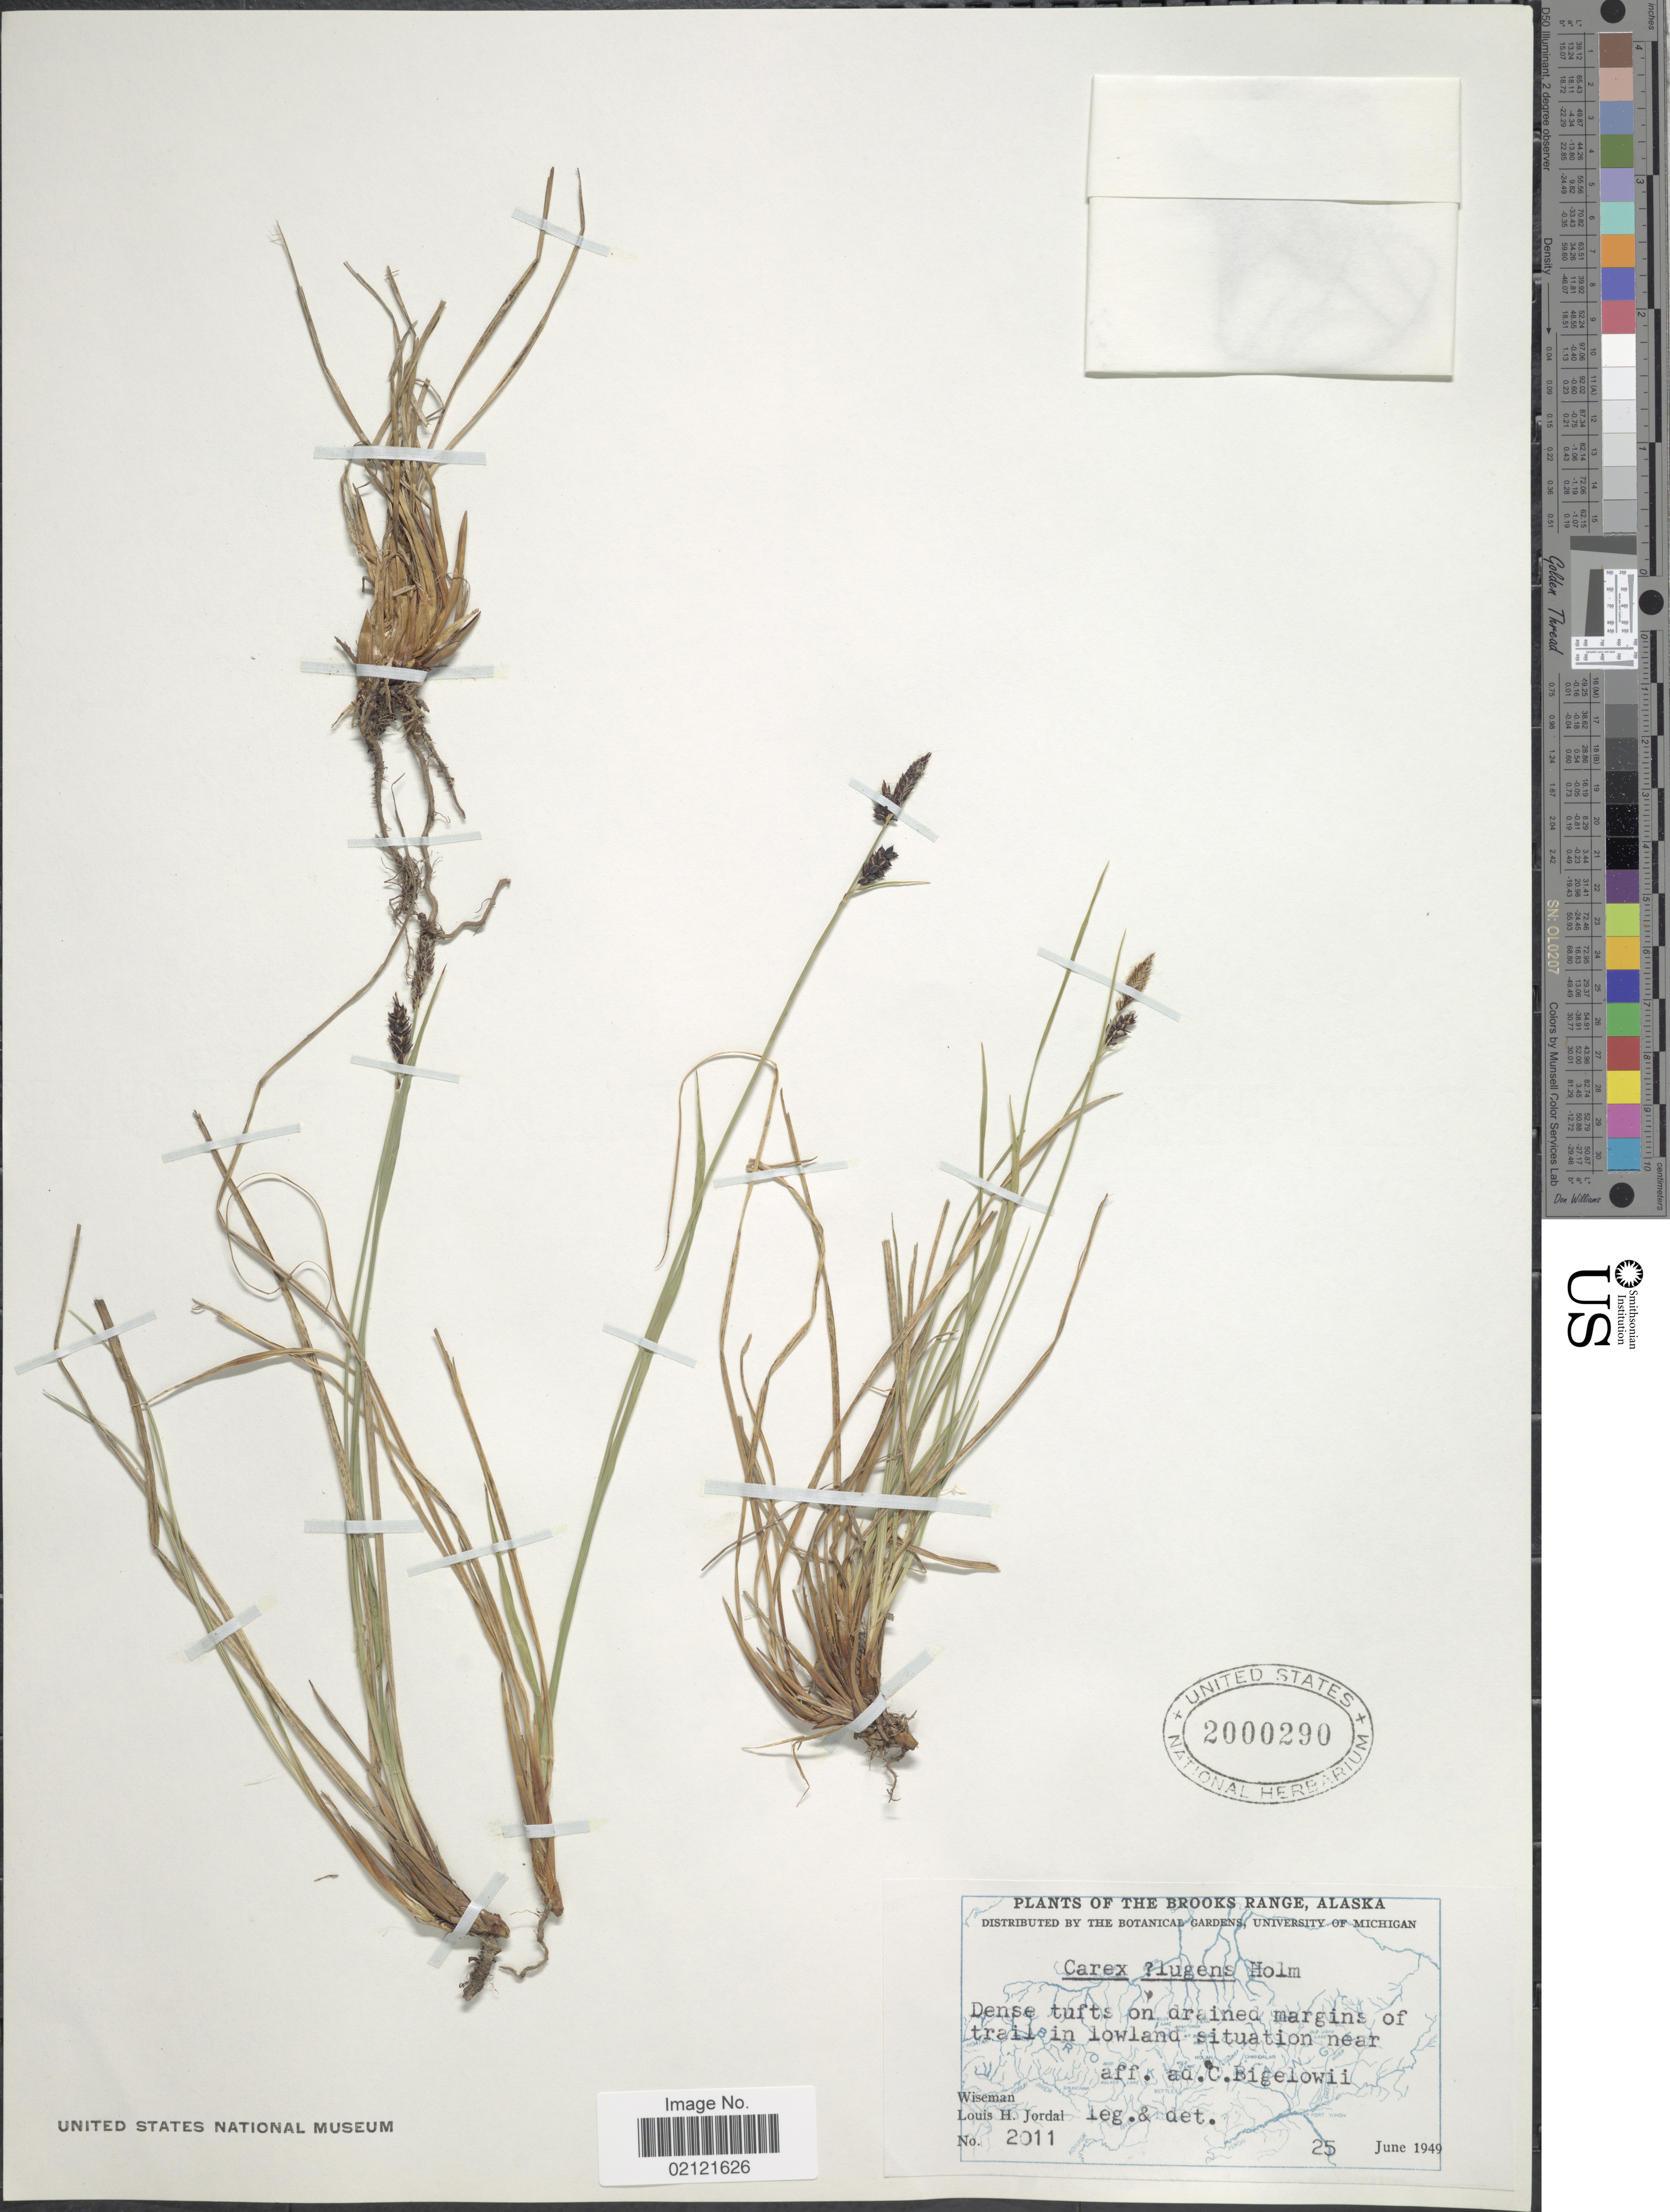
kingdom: Plantae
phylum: Tracheophyta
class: Liliopsida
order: Poales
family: Cyperaceae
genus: Carex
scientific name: Carex bigelowii subsp. lugens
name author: (Holm) T.V. Egorova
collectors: L. Jordal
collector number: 2011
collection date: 1949-06-25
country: United States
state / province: Alaska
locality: The Brooks Range, Dense tufts on drained margins of trail in lowland situation near aff. ad. C. Bigelowii, Wiseman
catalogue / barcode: US 2000290